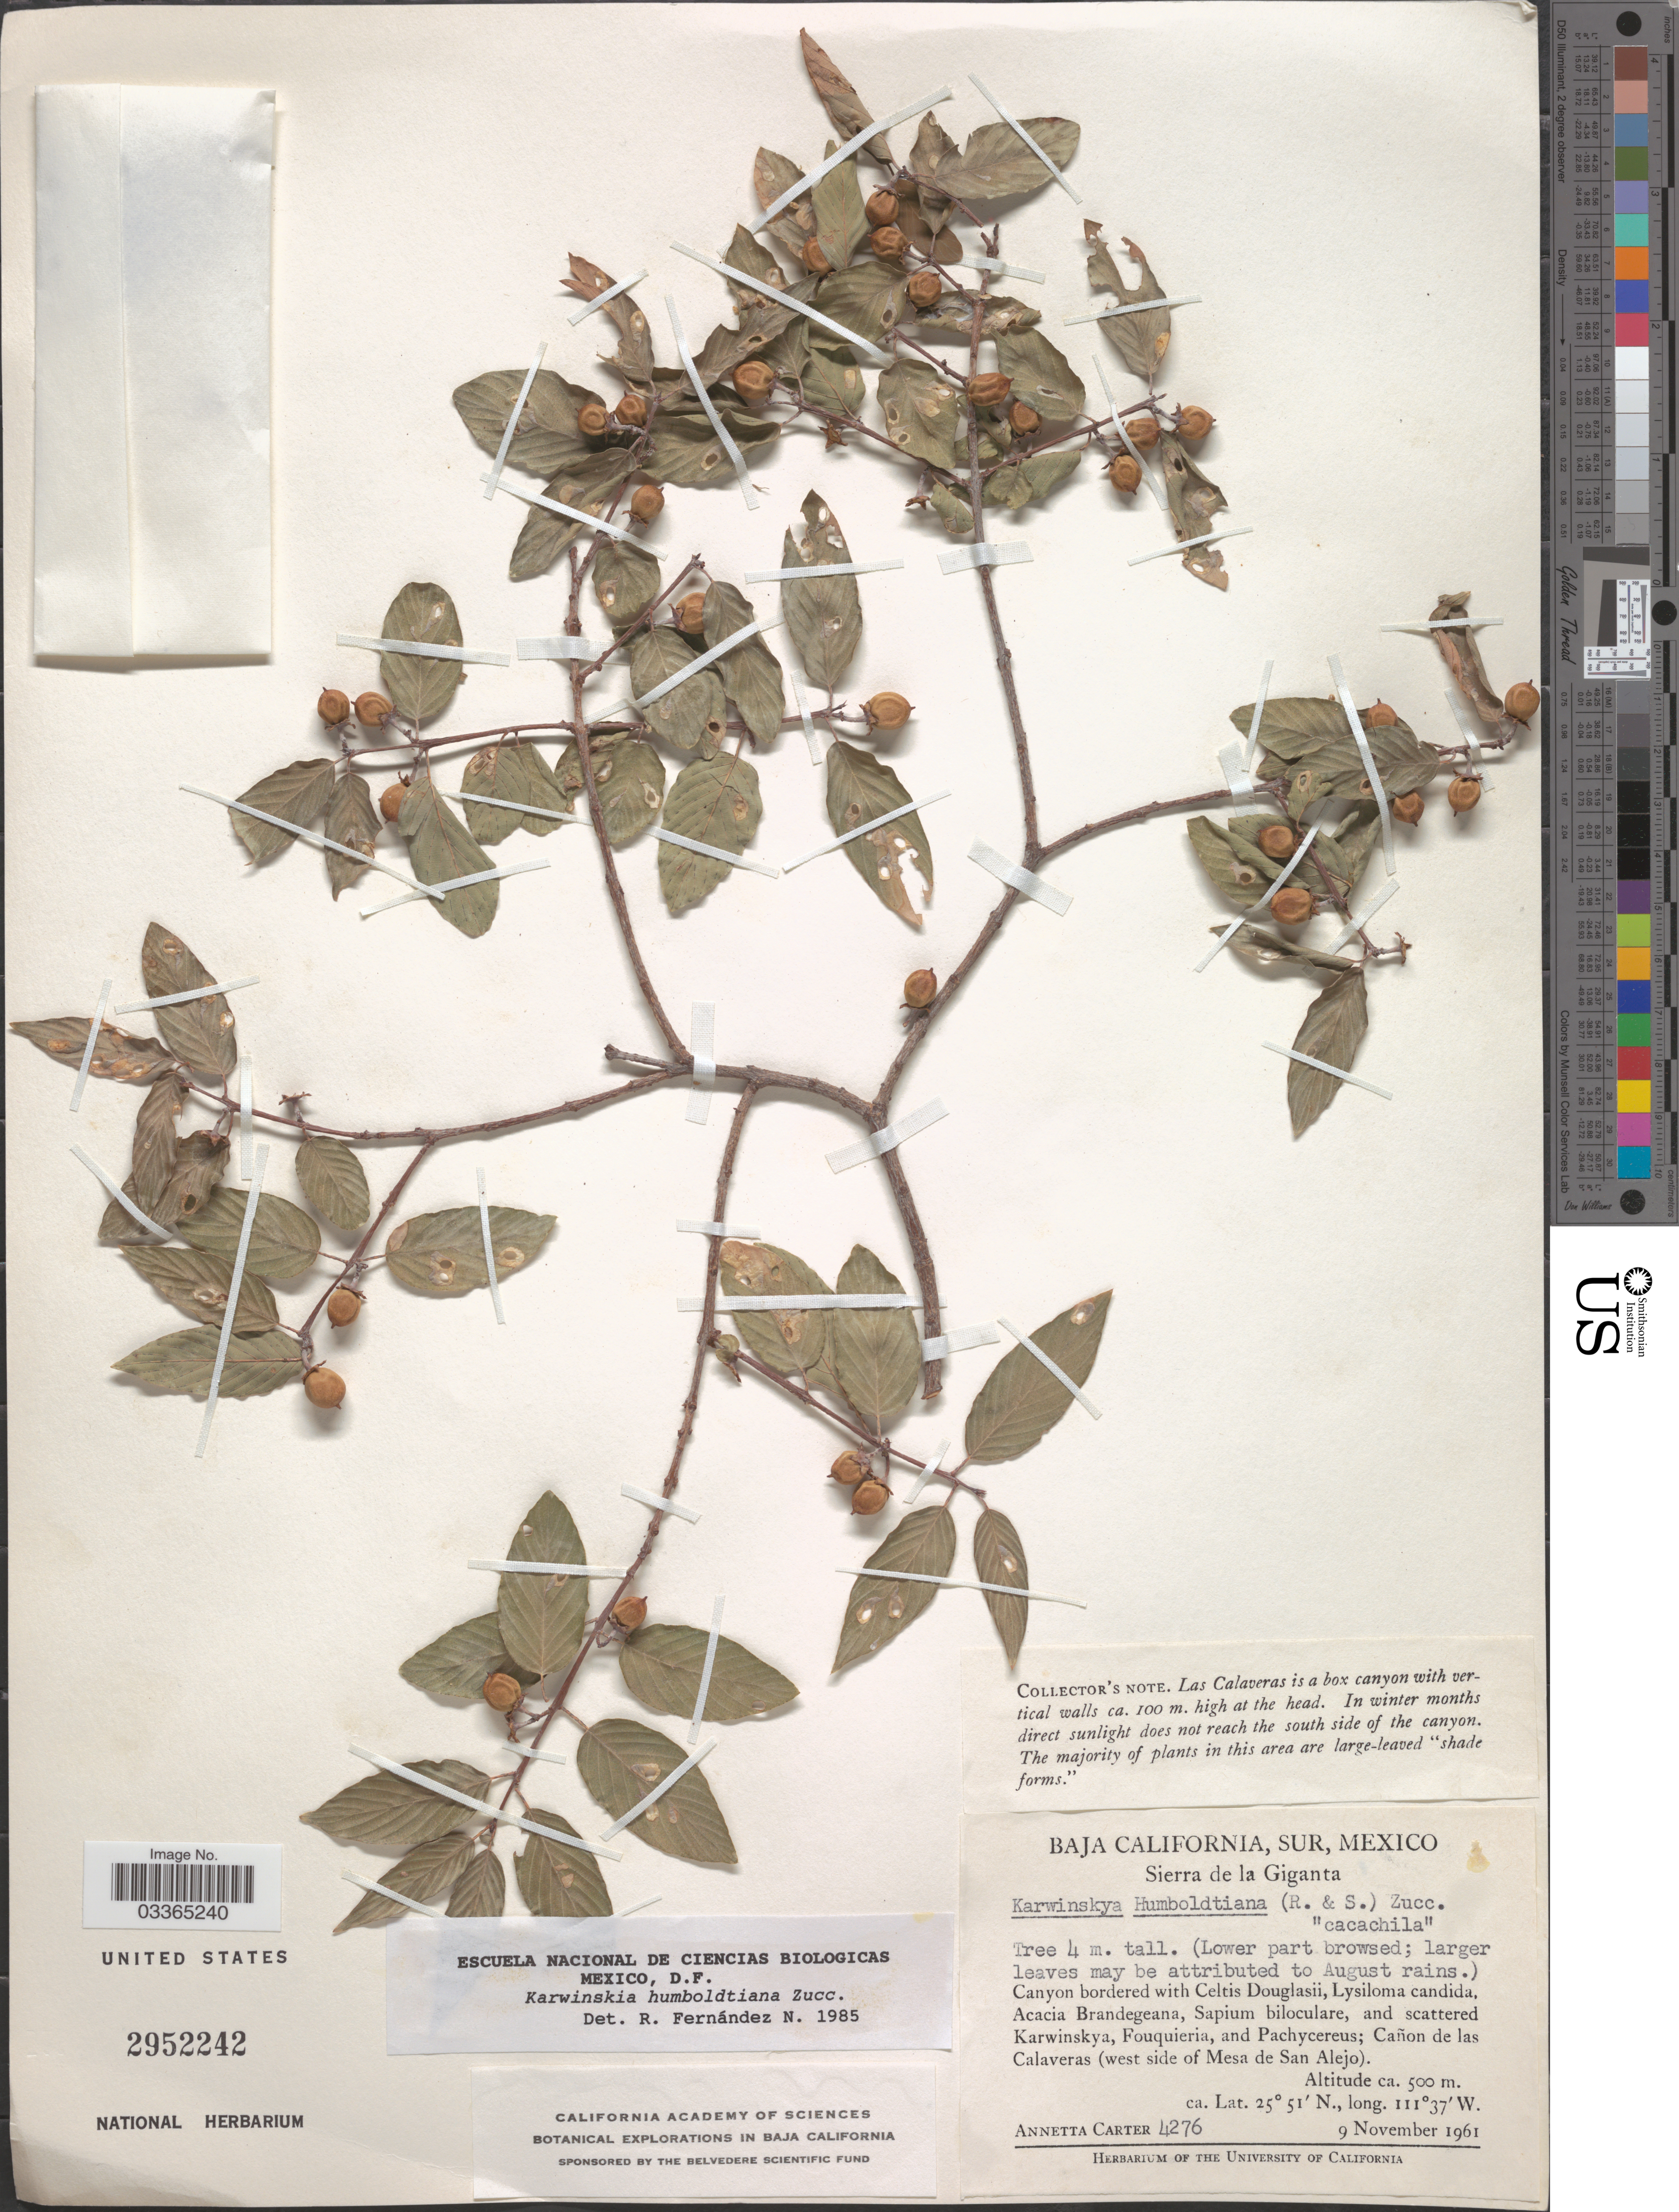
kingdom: Plantae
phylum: Tracheophyta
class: Magnoliopsida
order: Rosales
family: Rhamnaceae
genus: Karwinskia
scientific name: Karwinskia humboldtiana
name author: (Schult.) Zucc.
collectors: Annetta Carter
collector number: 4276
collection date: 1961-11-09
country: Mexico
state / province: Baja California Sur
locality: Sierra de la Giganta. Cañon de las Calaveras (west side of Mesa de San Alejo).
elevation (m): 500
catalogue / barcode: US 2952242